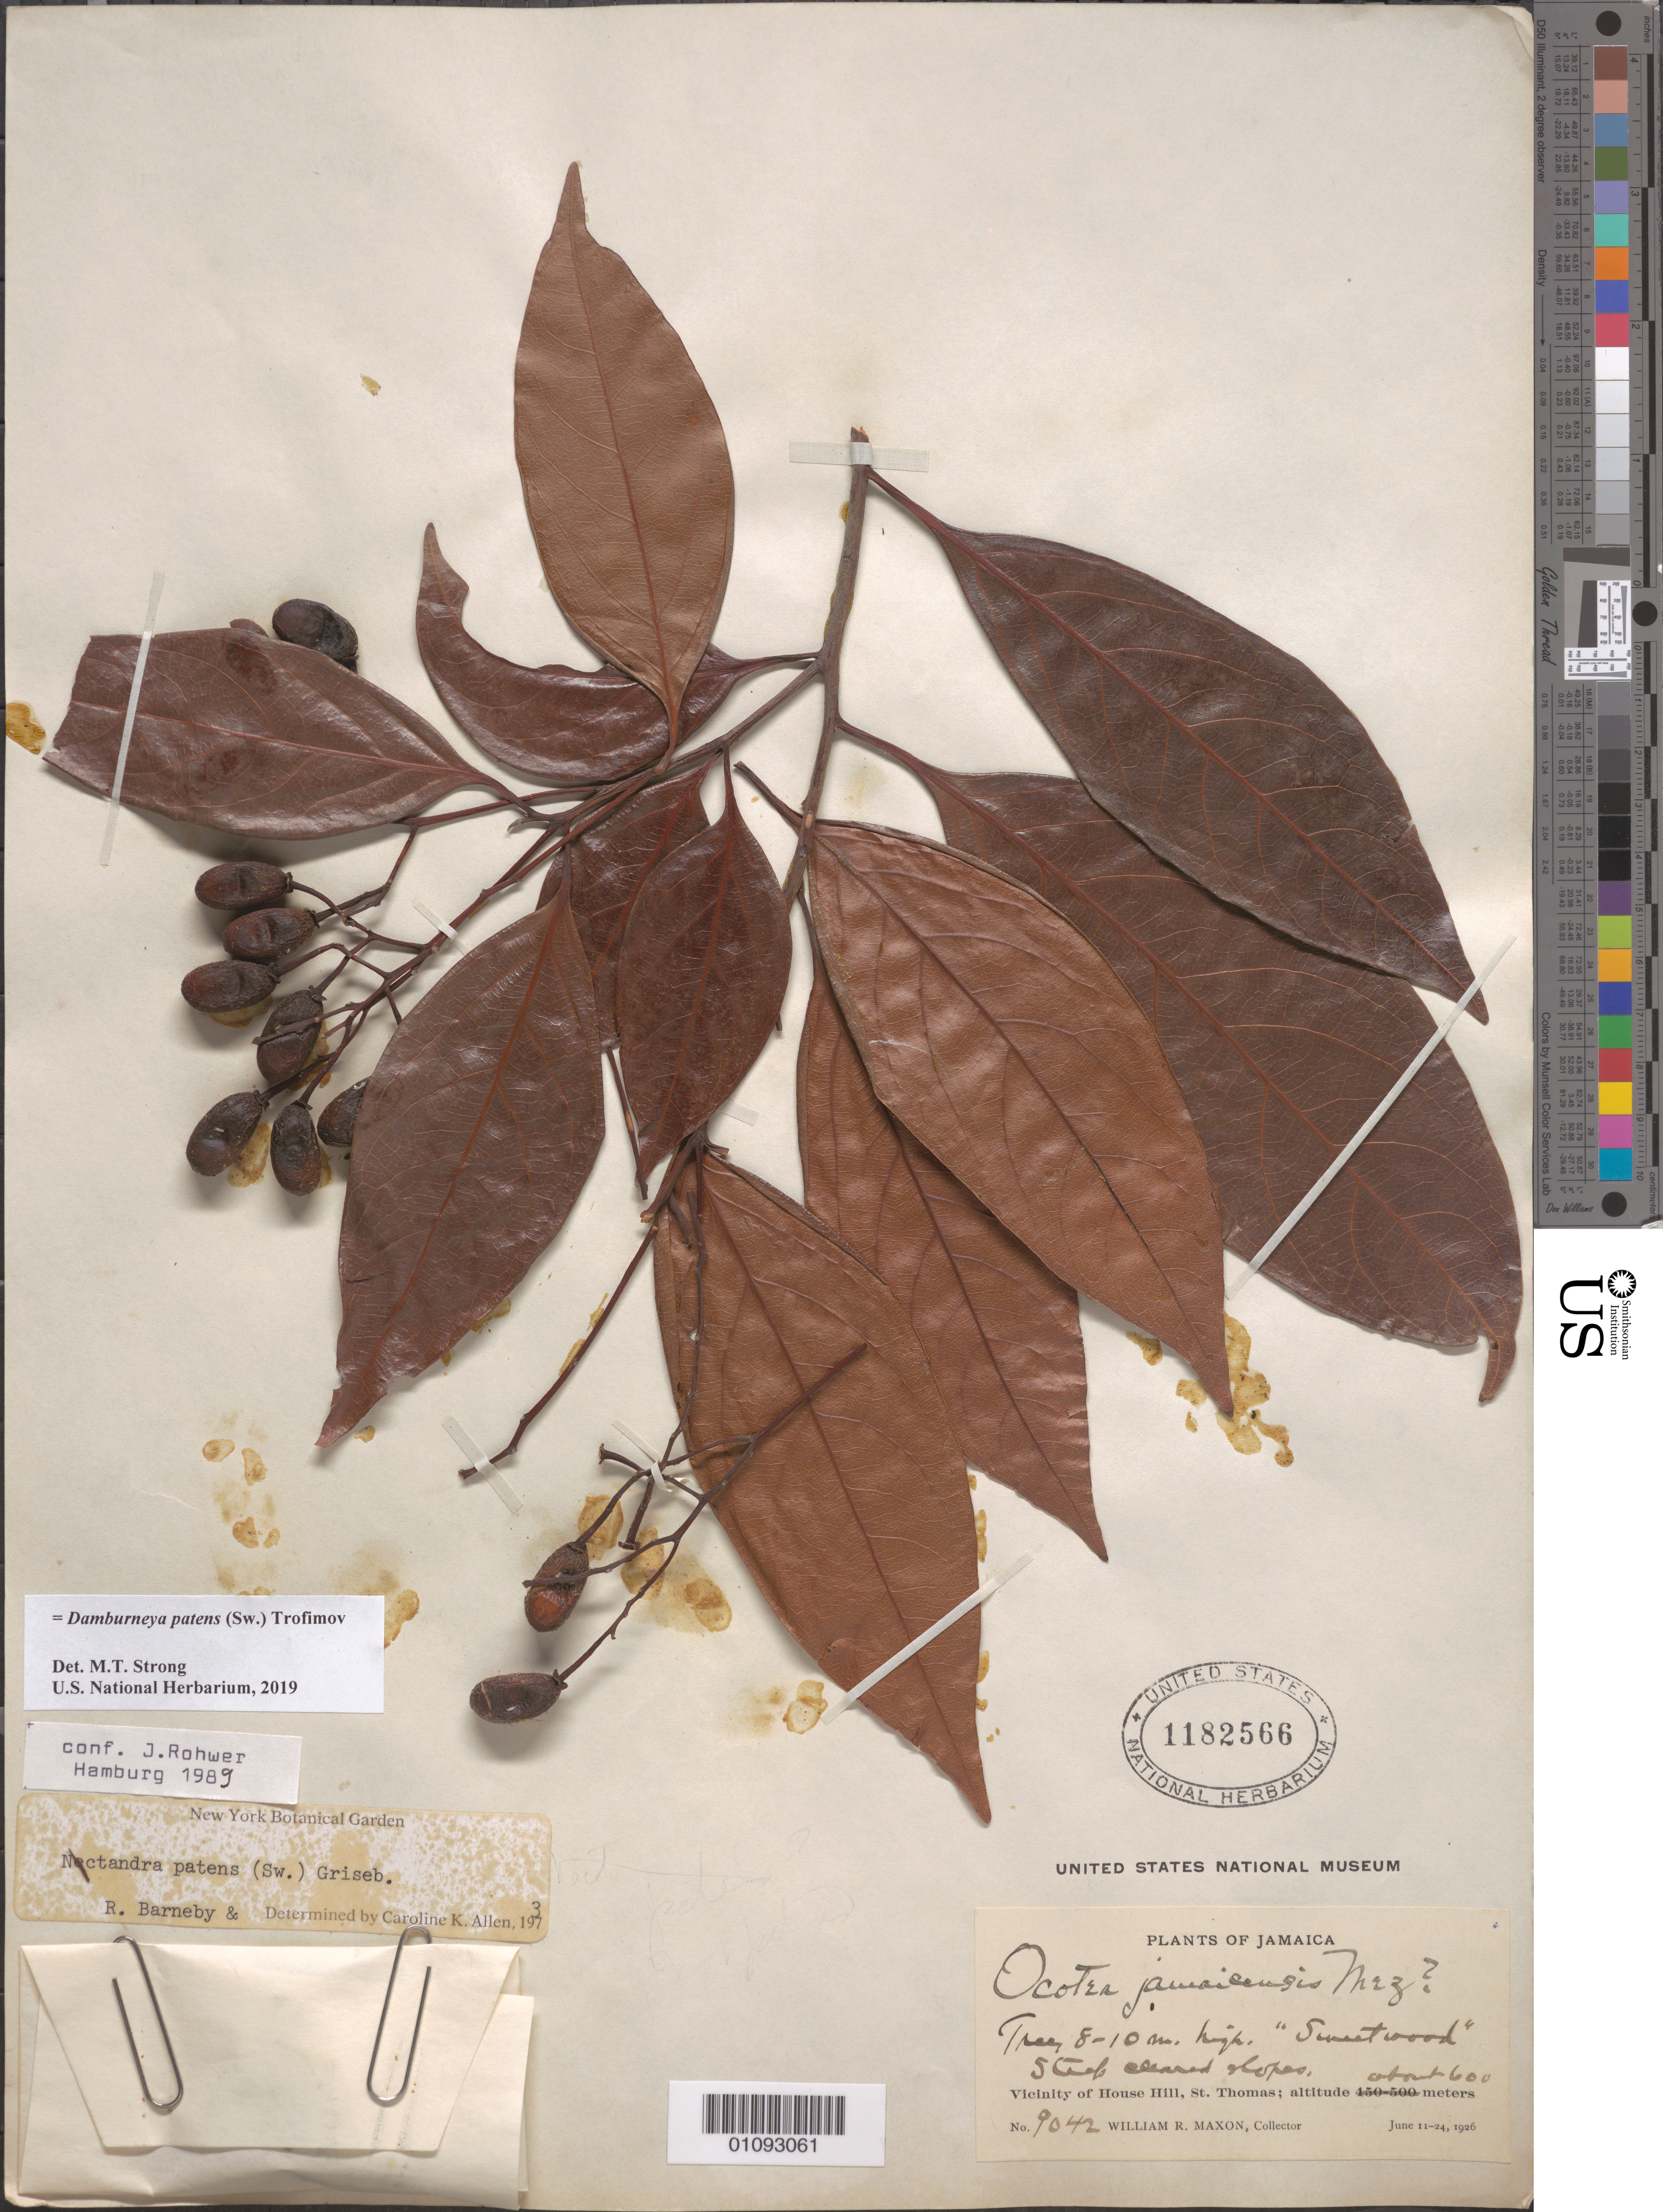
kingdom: Plantae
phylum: Tracheophyta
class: Magnoliopsida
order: Laurales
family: Lauraceae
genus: Damburneya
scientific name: Damburneya patens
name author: (Sw.) Trofimov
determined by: Strong, M. T., (US), Smithsonian Institution - National Museum of Natural History (UNITED STATES)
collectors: W. R. Maxon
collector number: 9042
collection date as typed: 11 Jun 1926 to 24 Jun 1926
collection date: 1926-06-11/1926-06-24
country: Jamaica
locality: Near House Hill.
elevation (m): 600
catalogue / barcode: US 1182566